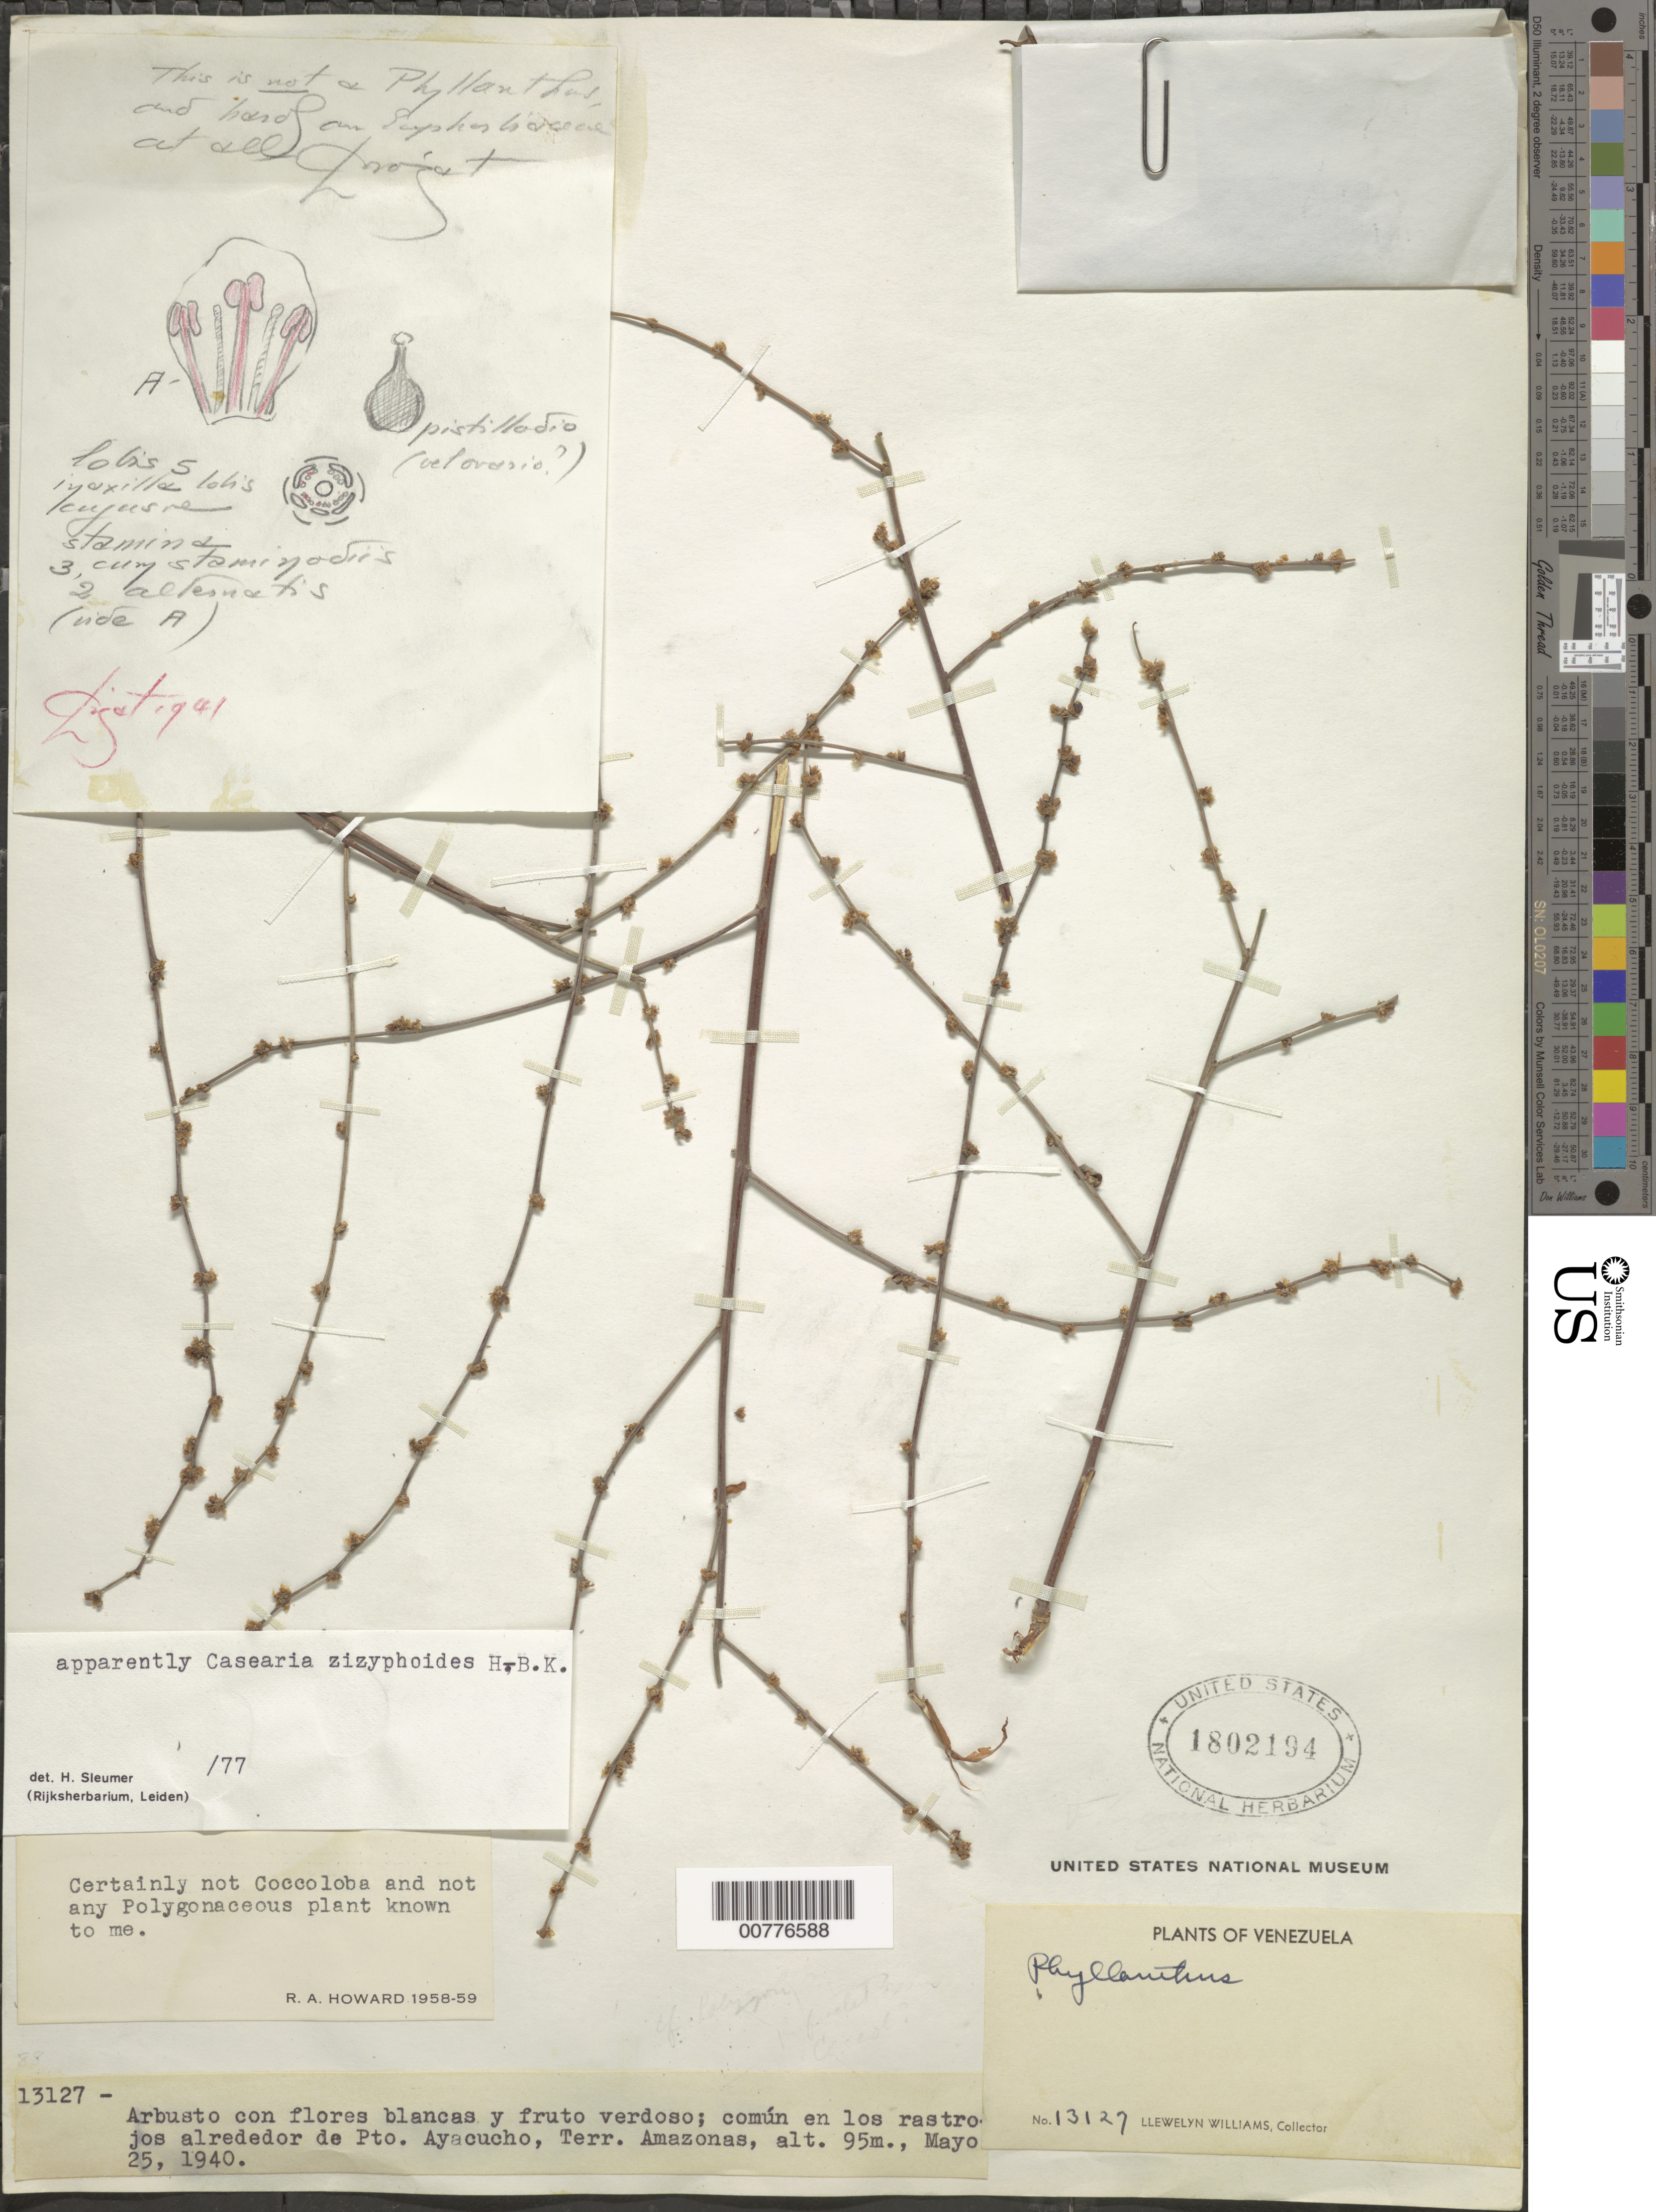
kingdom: Plantae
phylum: Tracheophyta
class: Magnoliopsida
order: Malpighiales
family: Salicaceae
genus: Casearia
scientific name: Casearia zizyphoides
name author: Kunth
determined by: Sleumer, H. O.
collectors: Ll. Williams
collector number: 13127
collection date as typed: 25-May-40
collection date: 1940-05-25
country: Venezuela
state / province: Amazonas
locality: Puerto Ayacucho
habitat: Rastrojos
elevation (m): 95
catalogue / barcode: US 1802194